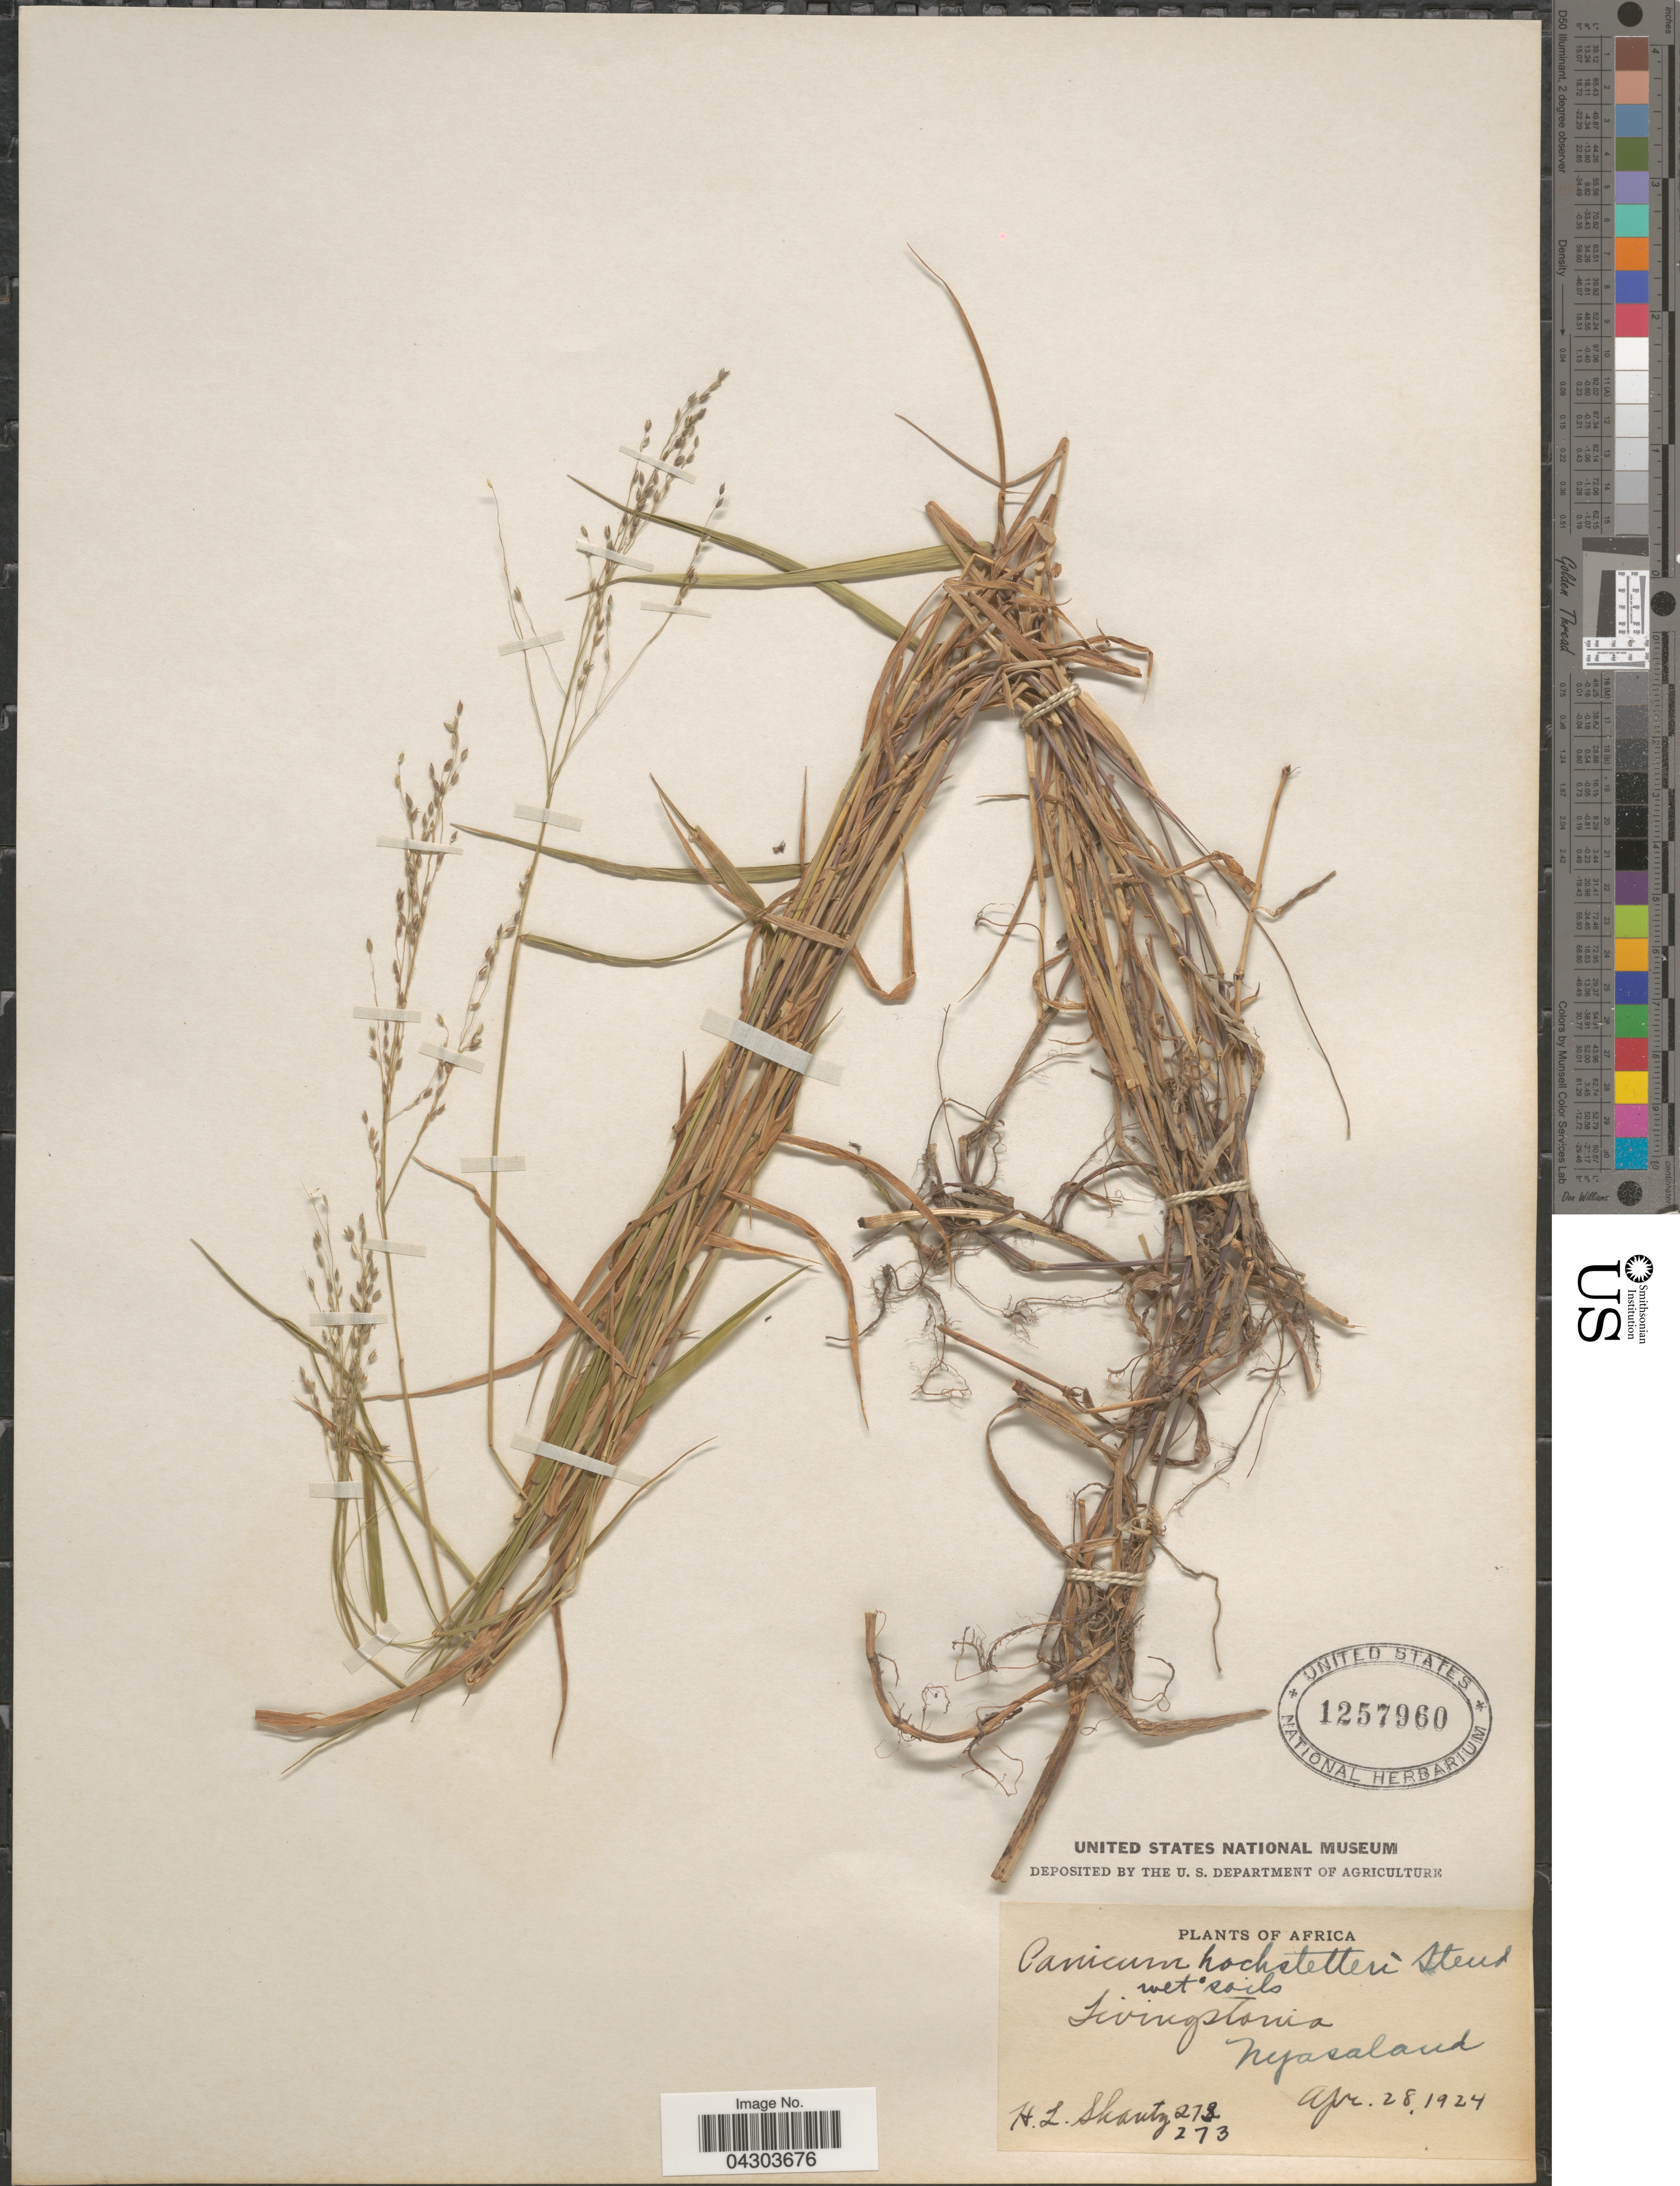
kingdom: Plantae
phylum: Tracheophyta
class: Liliopsida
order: Poales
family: Poaceae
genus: Panicum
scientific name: Panicum hochstetteri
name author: Steud.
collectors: H. Shantz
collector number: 273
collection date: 1924-04-28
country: Malawi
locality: Livingstonia. Nyasaland.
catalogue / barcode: US 1257960